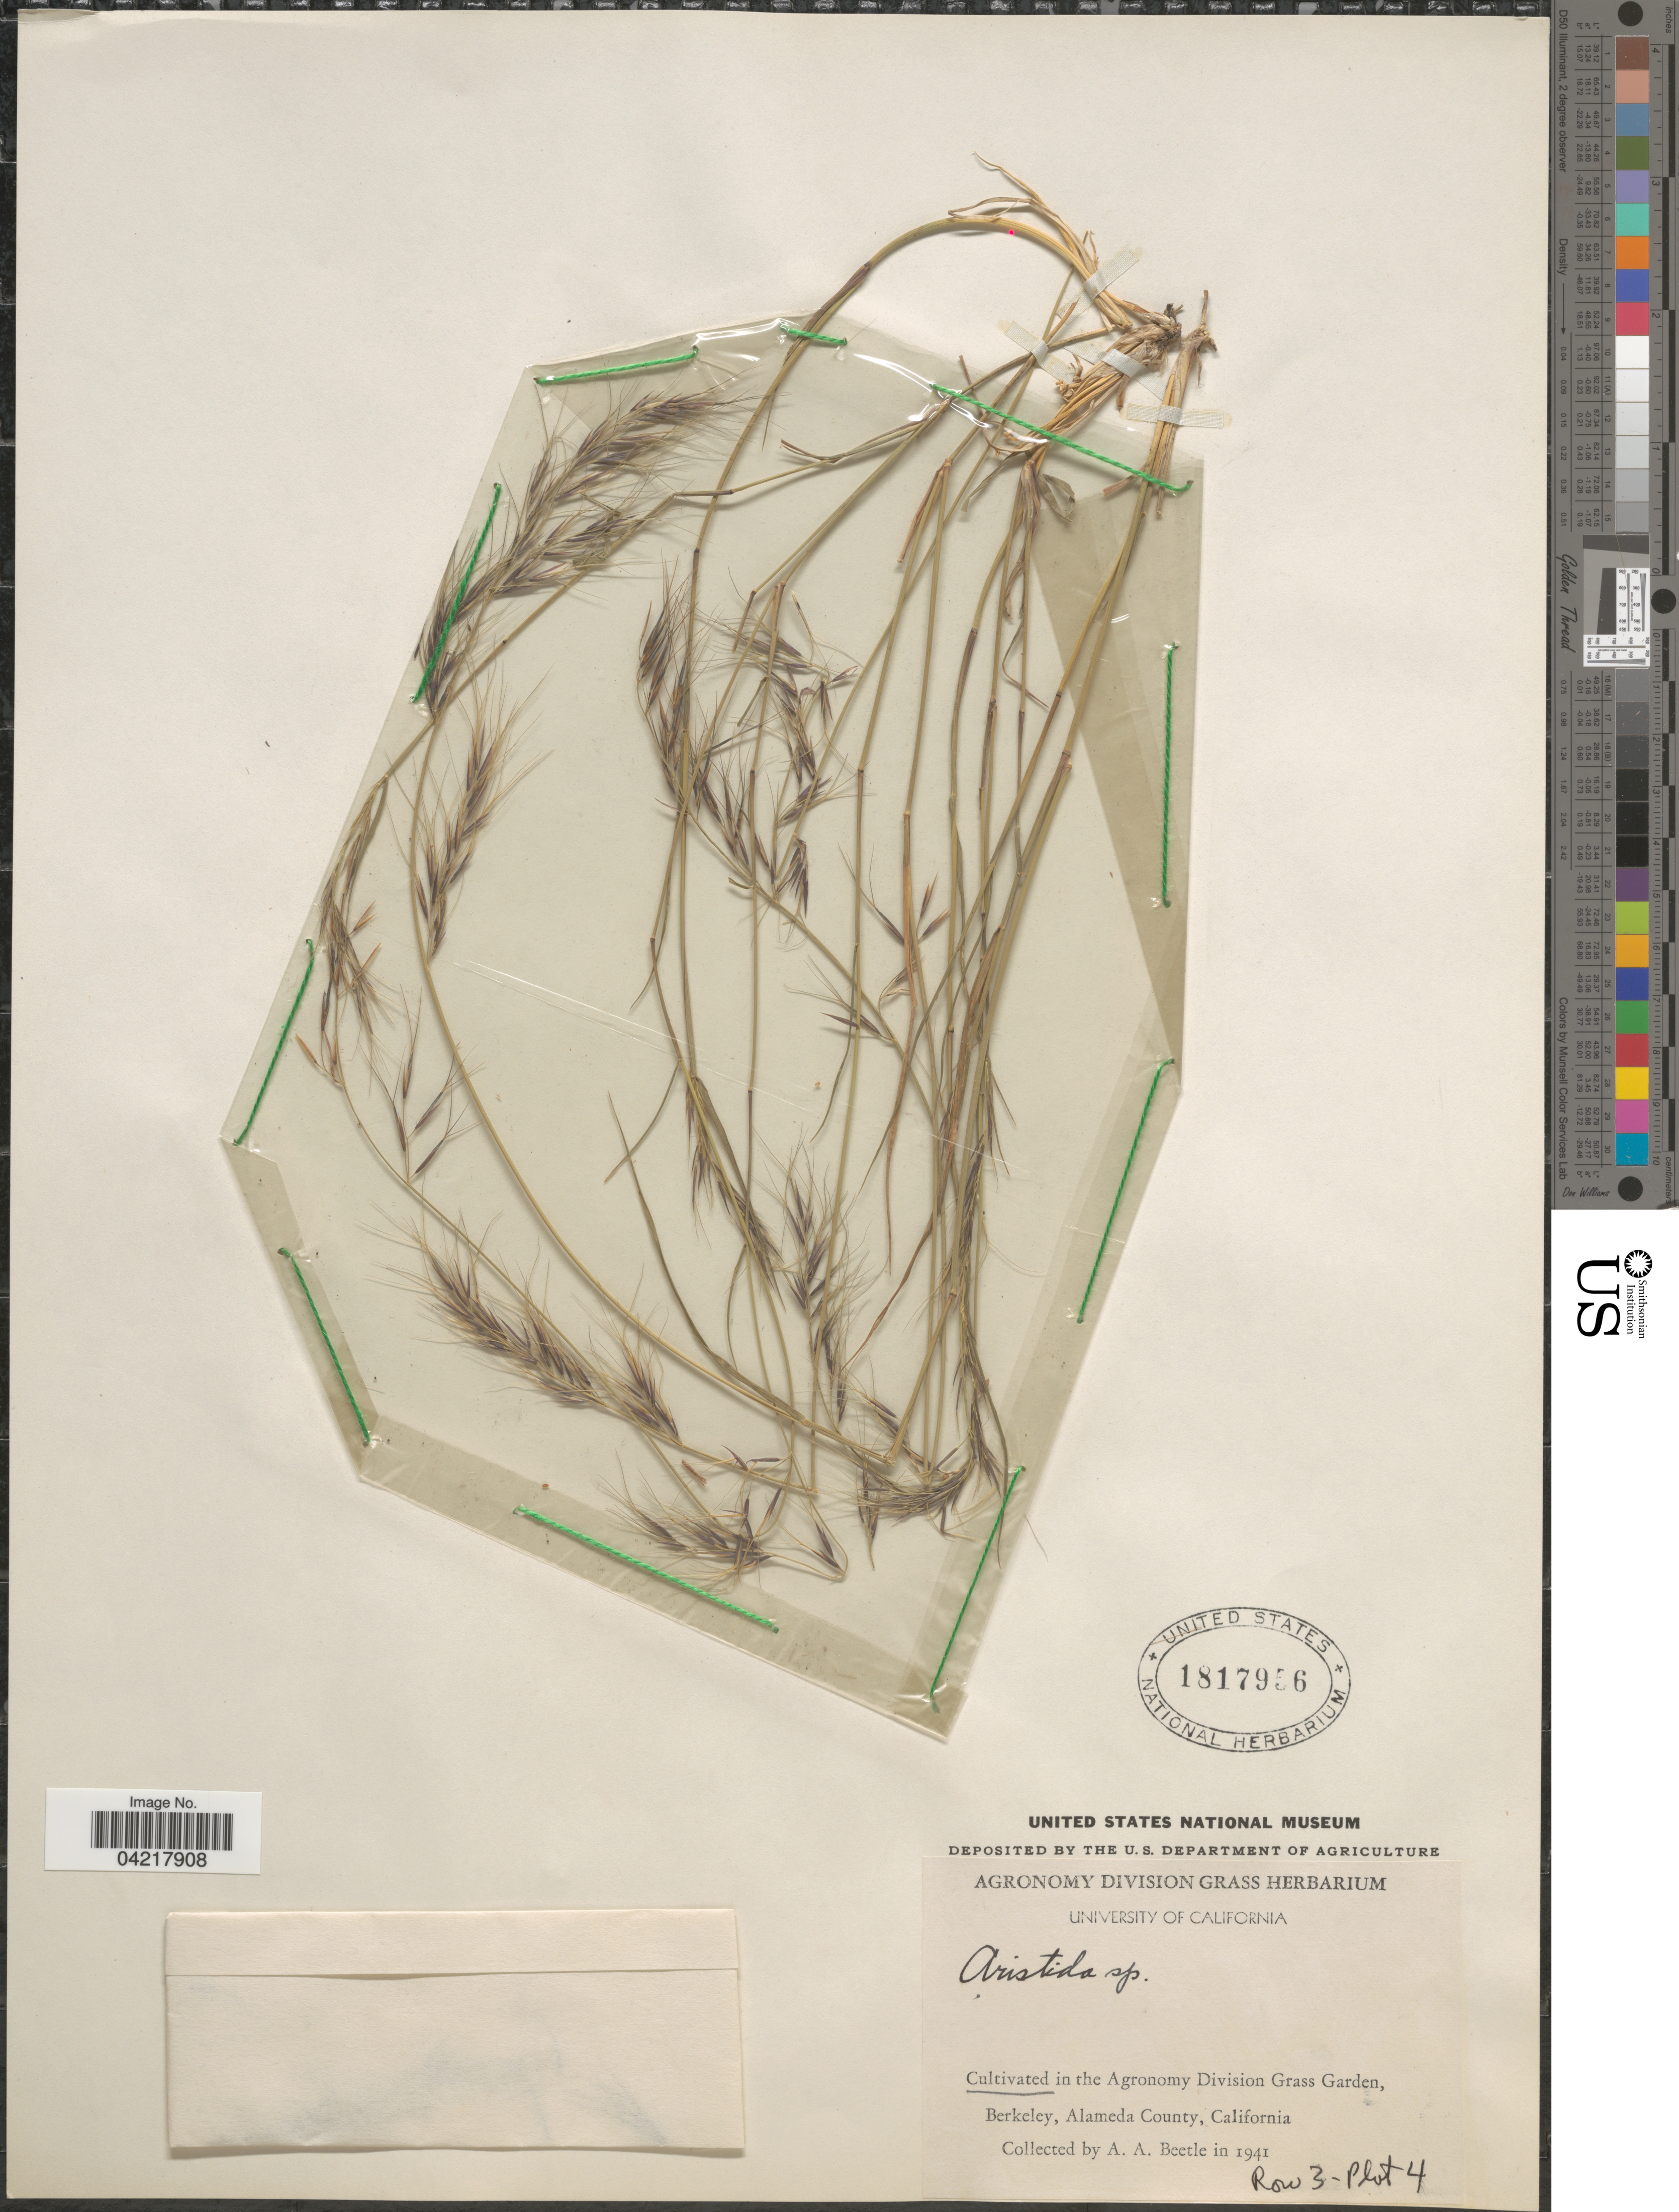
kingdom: Plantae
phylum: Tracheophyta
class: Liliopsida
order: Poales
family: Poaceae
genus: Aristida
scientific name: Aristida sp.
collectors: A. A. Beetle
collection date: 1941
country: United States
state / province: California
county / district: Alameda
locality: In the Agronomy Division Grass Garden, Berkeley, Alameda County. Row 3 - Plot 4.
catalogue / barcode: US 1817956